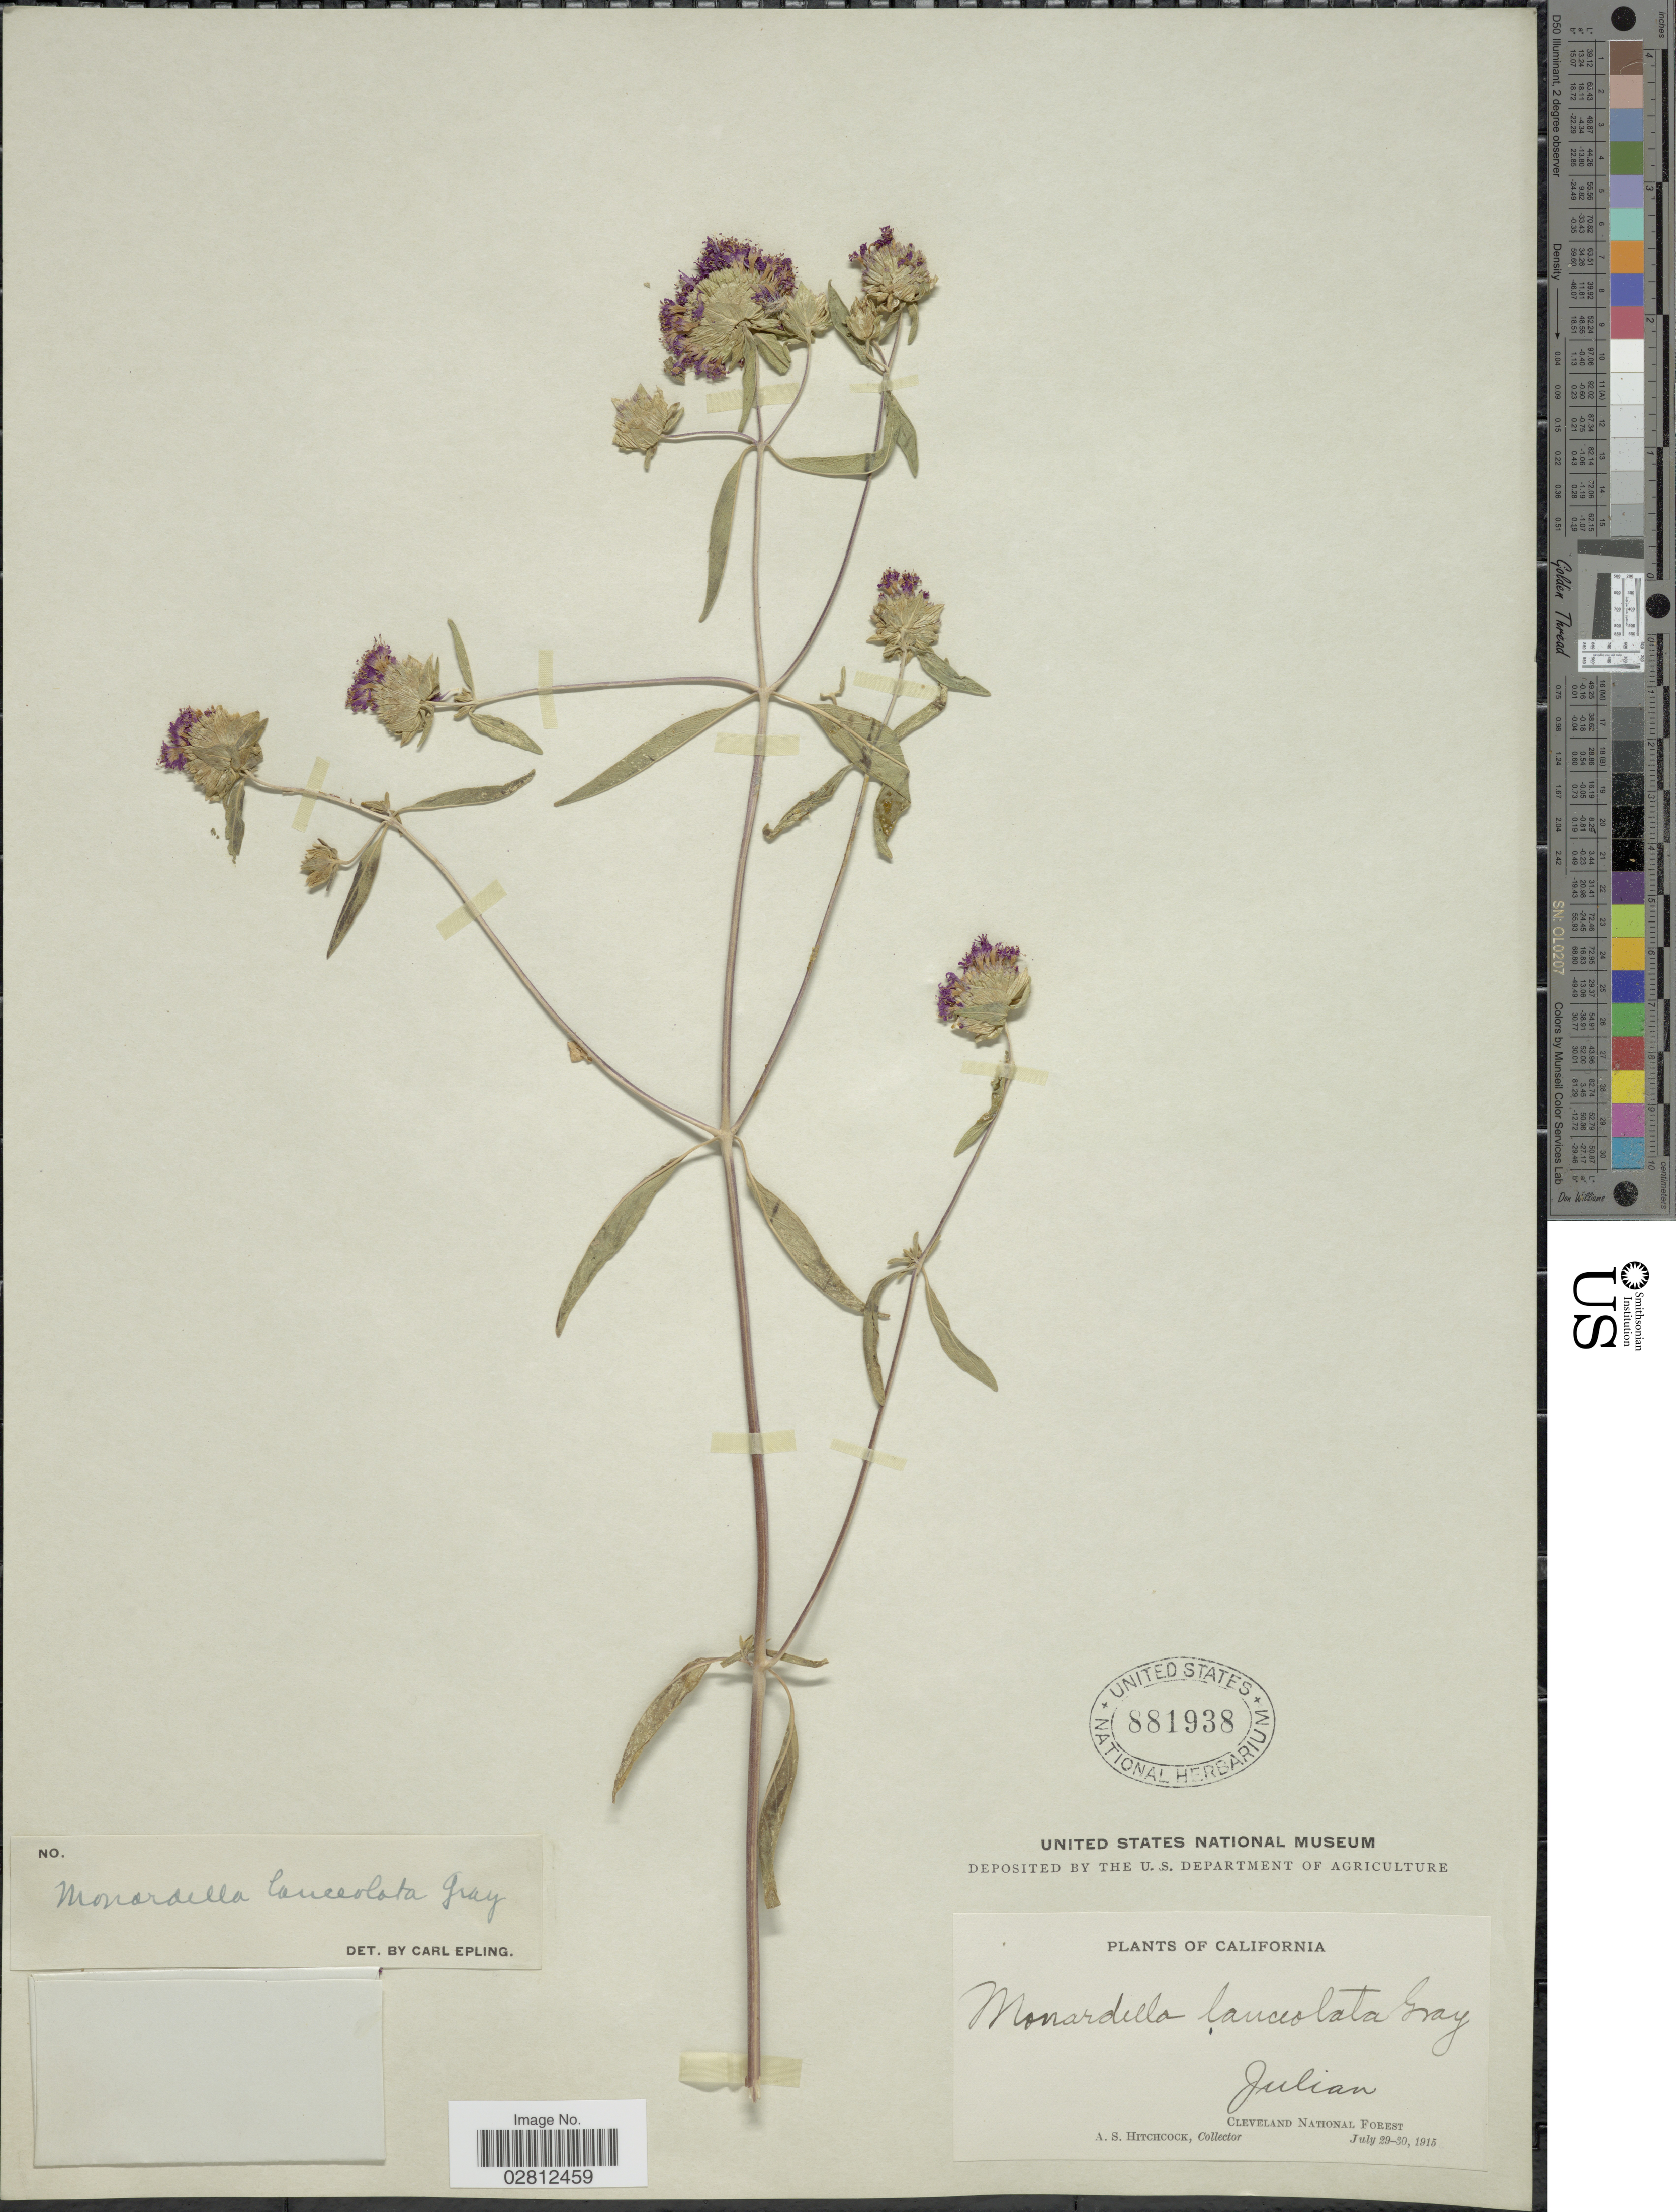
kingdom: Plantae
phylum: Tracheophyta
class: Magnoliopsida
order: Lamiales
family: Lamiaceae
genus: Monardella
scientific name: Monardella lanceolata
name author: A. Gray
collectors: A. S. Hitchcock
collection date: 1915-07-29/1915-07-30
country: United States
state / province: California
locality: Julian, Cleveland National Forest.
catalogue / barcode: US 881938